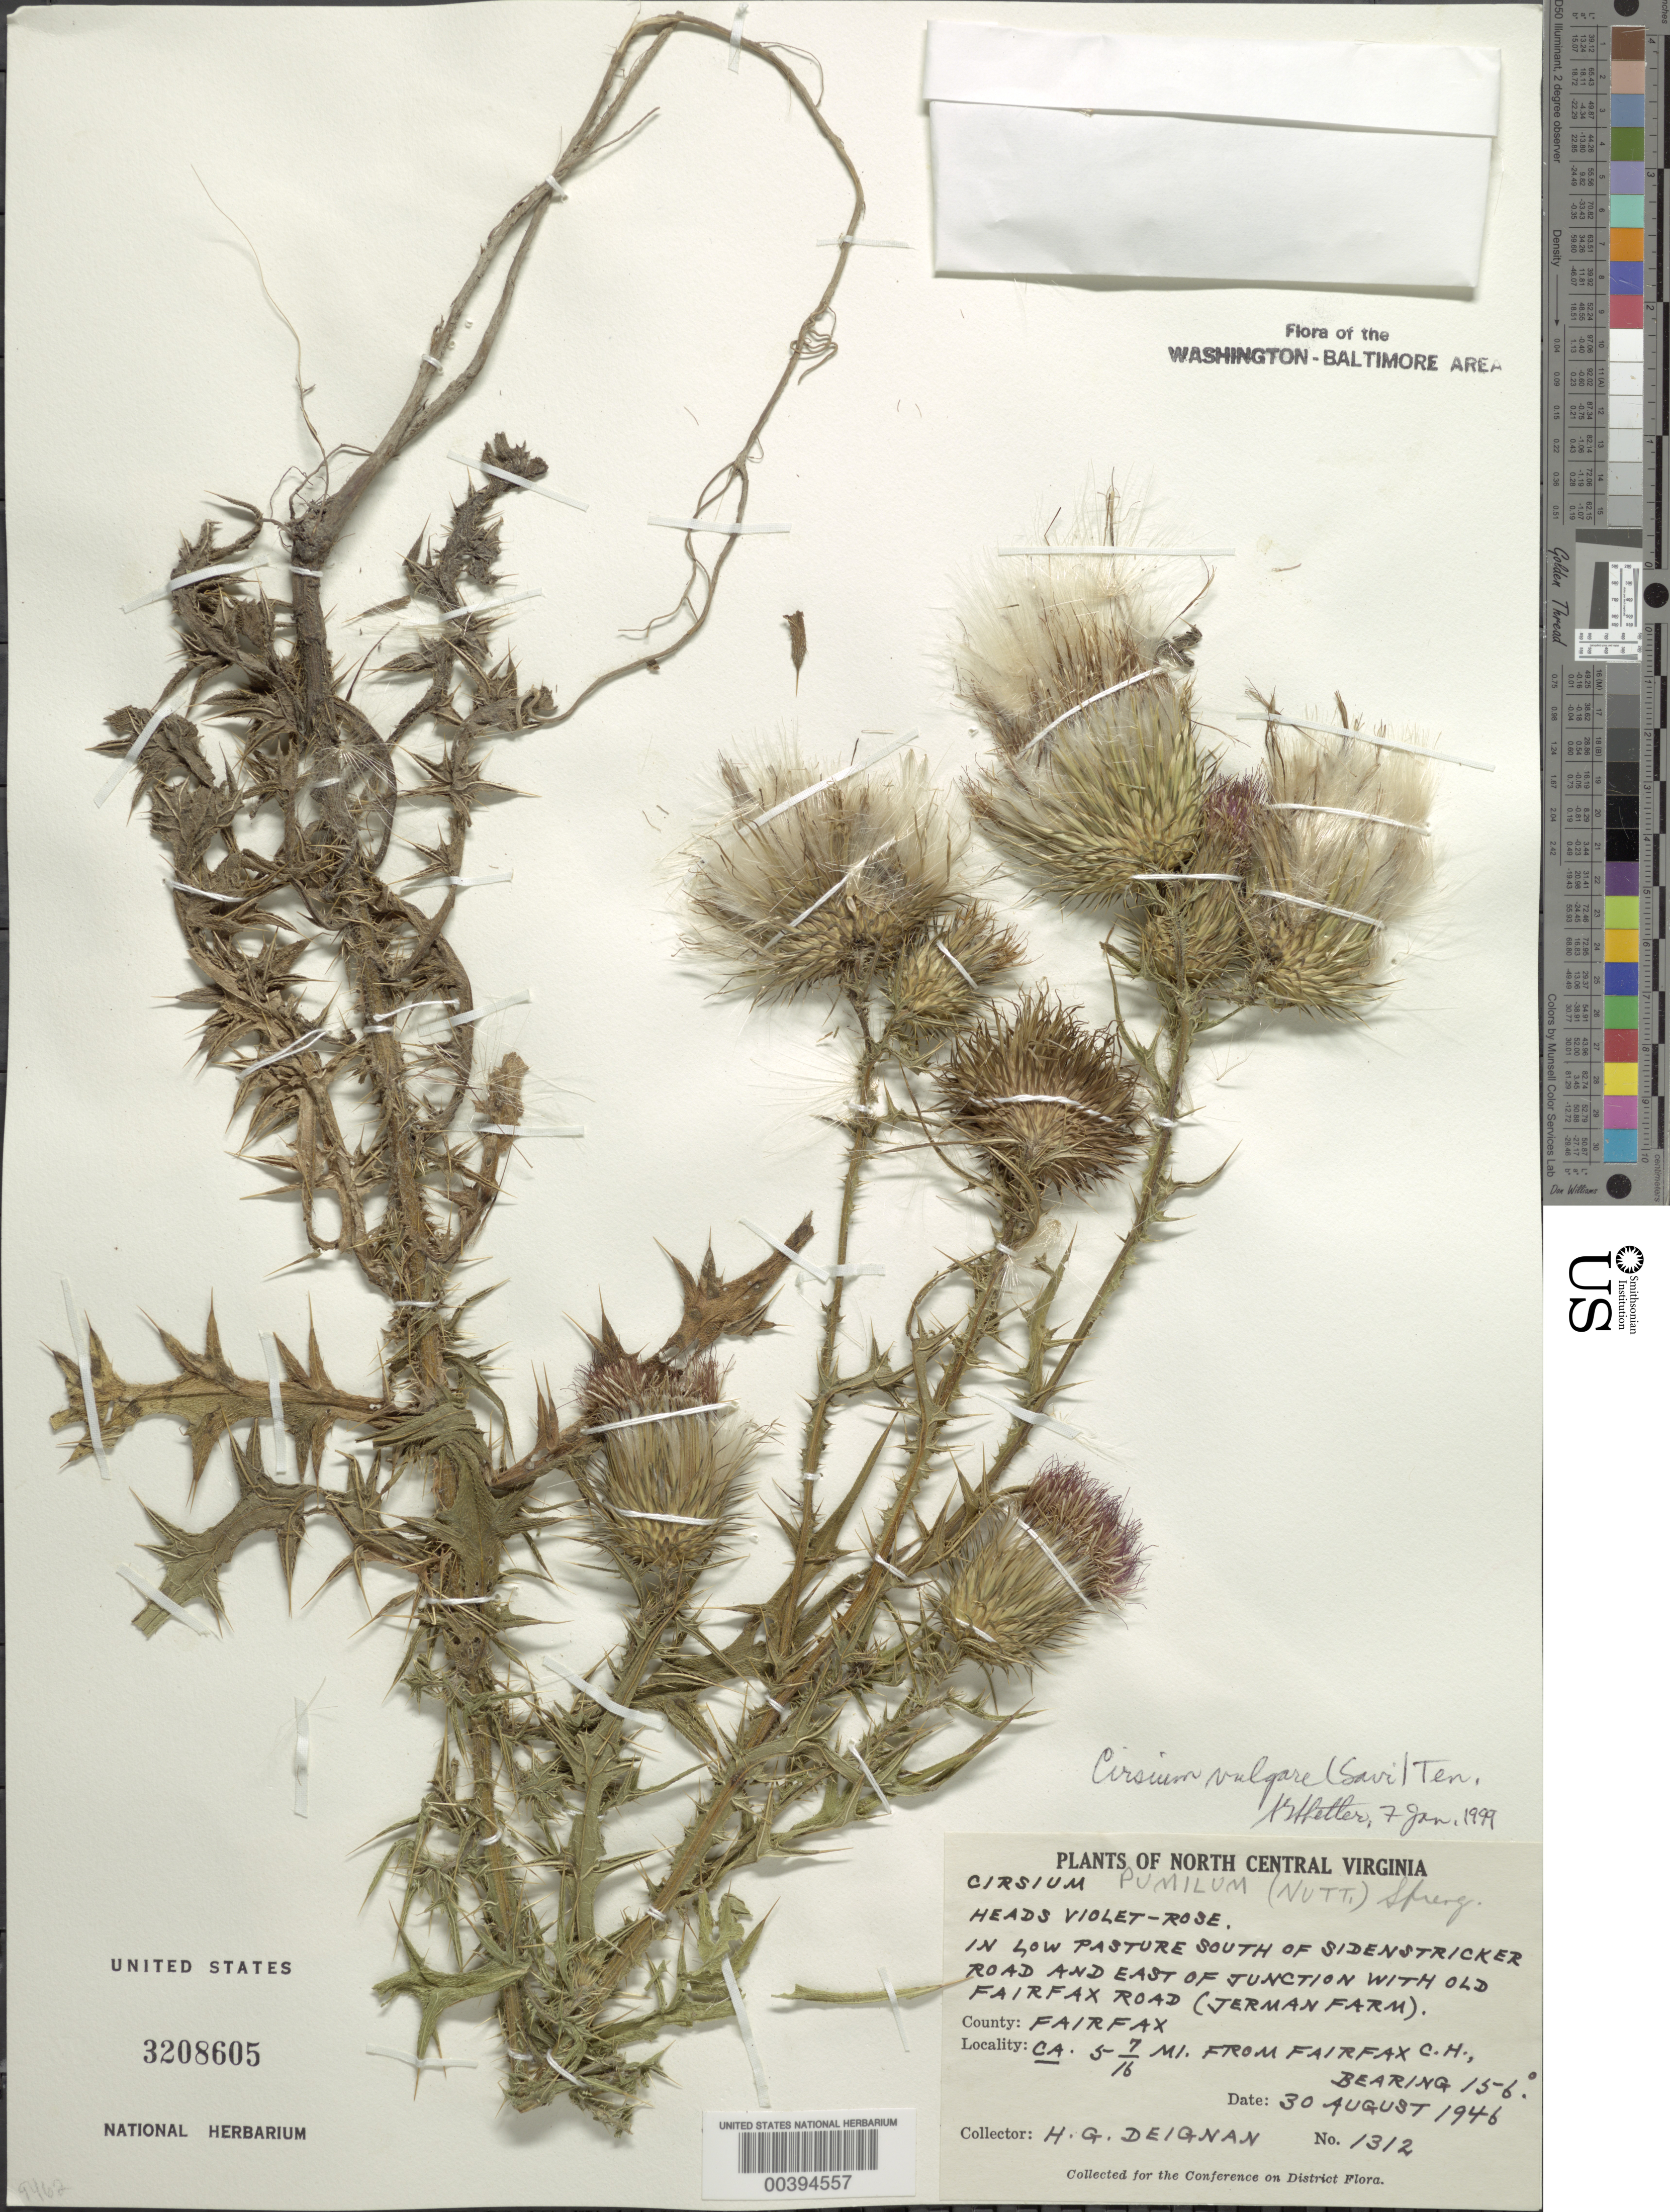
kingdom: Plantae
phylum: Tracheophyta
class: Magnoliopsida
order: Asterales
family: Asteraceae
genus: Cirsium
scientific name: Cirsium vulgare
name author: (Savi) Ten.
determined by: Shetler, Stanwyn G., (US), NMNH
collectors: H. Deignan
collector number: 1312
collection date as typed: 30 Aug 1946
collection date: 1946-08-30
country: United States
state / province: Virginia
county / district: Fairfax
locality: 5 7/16 M from Fairfax County Court House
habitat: Low pasture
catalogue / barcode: US 3208605